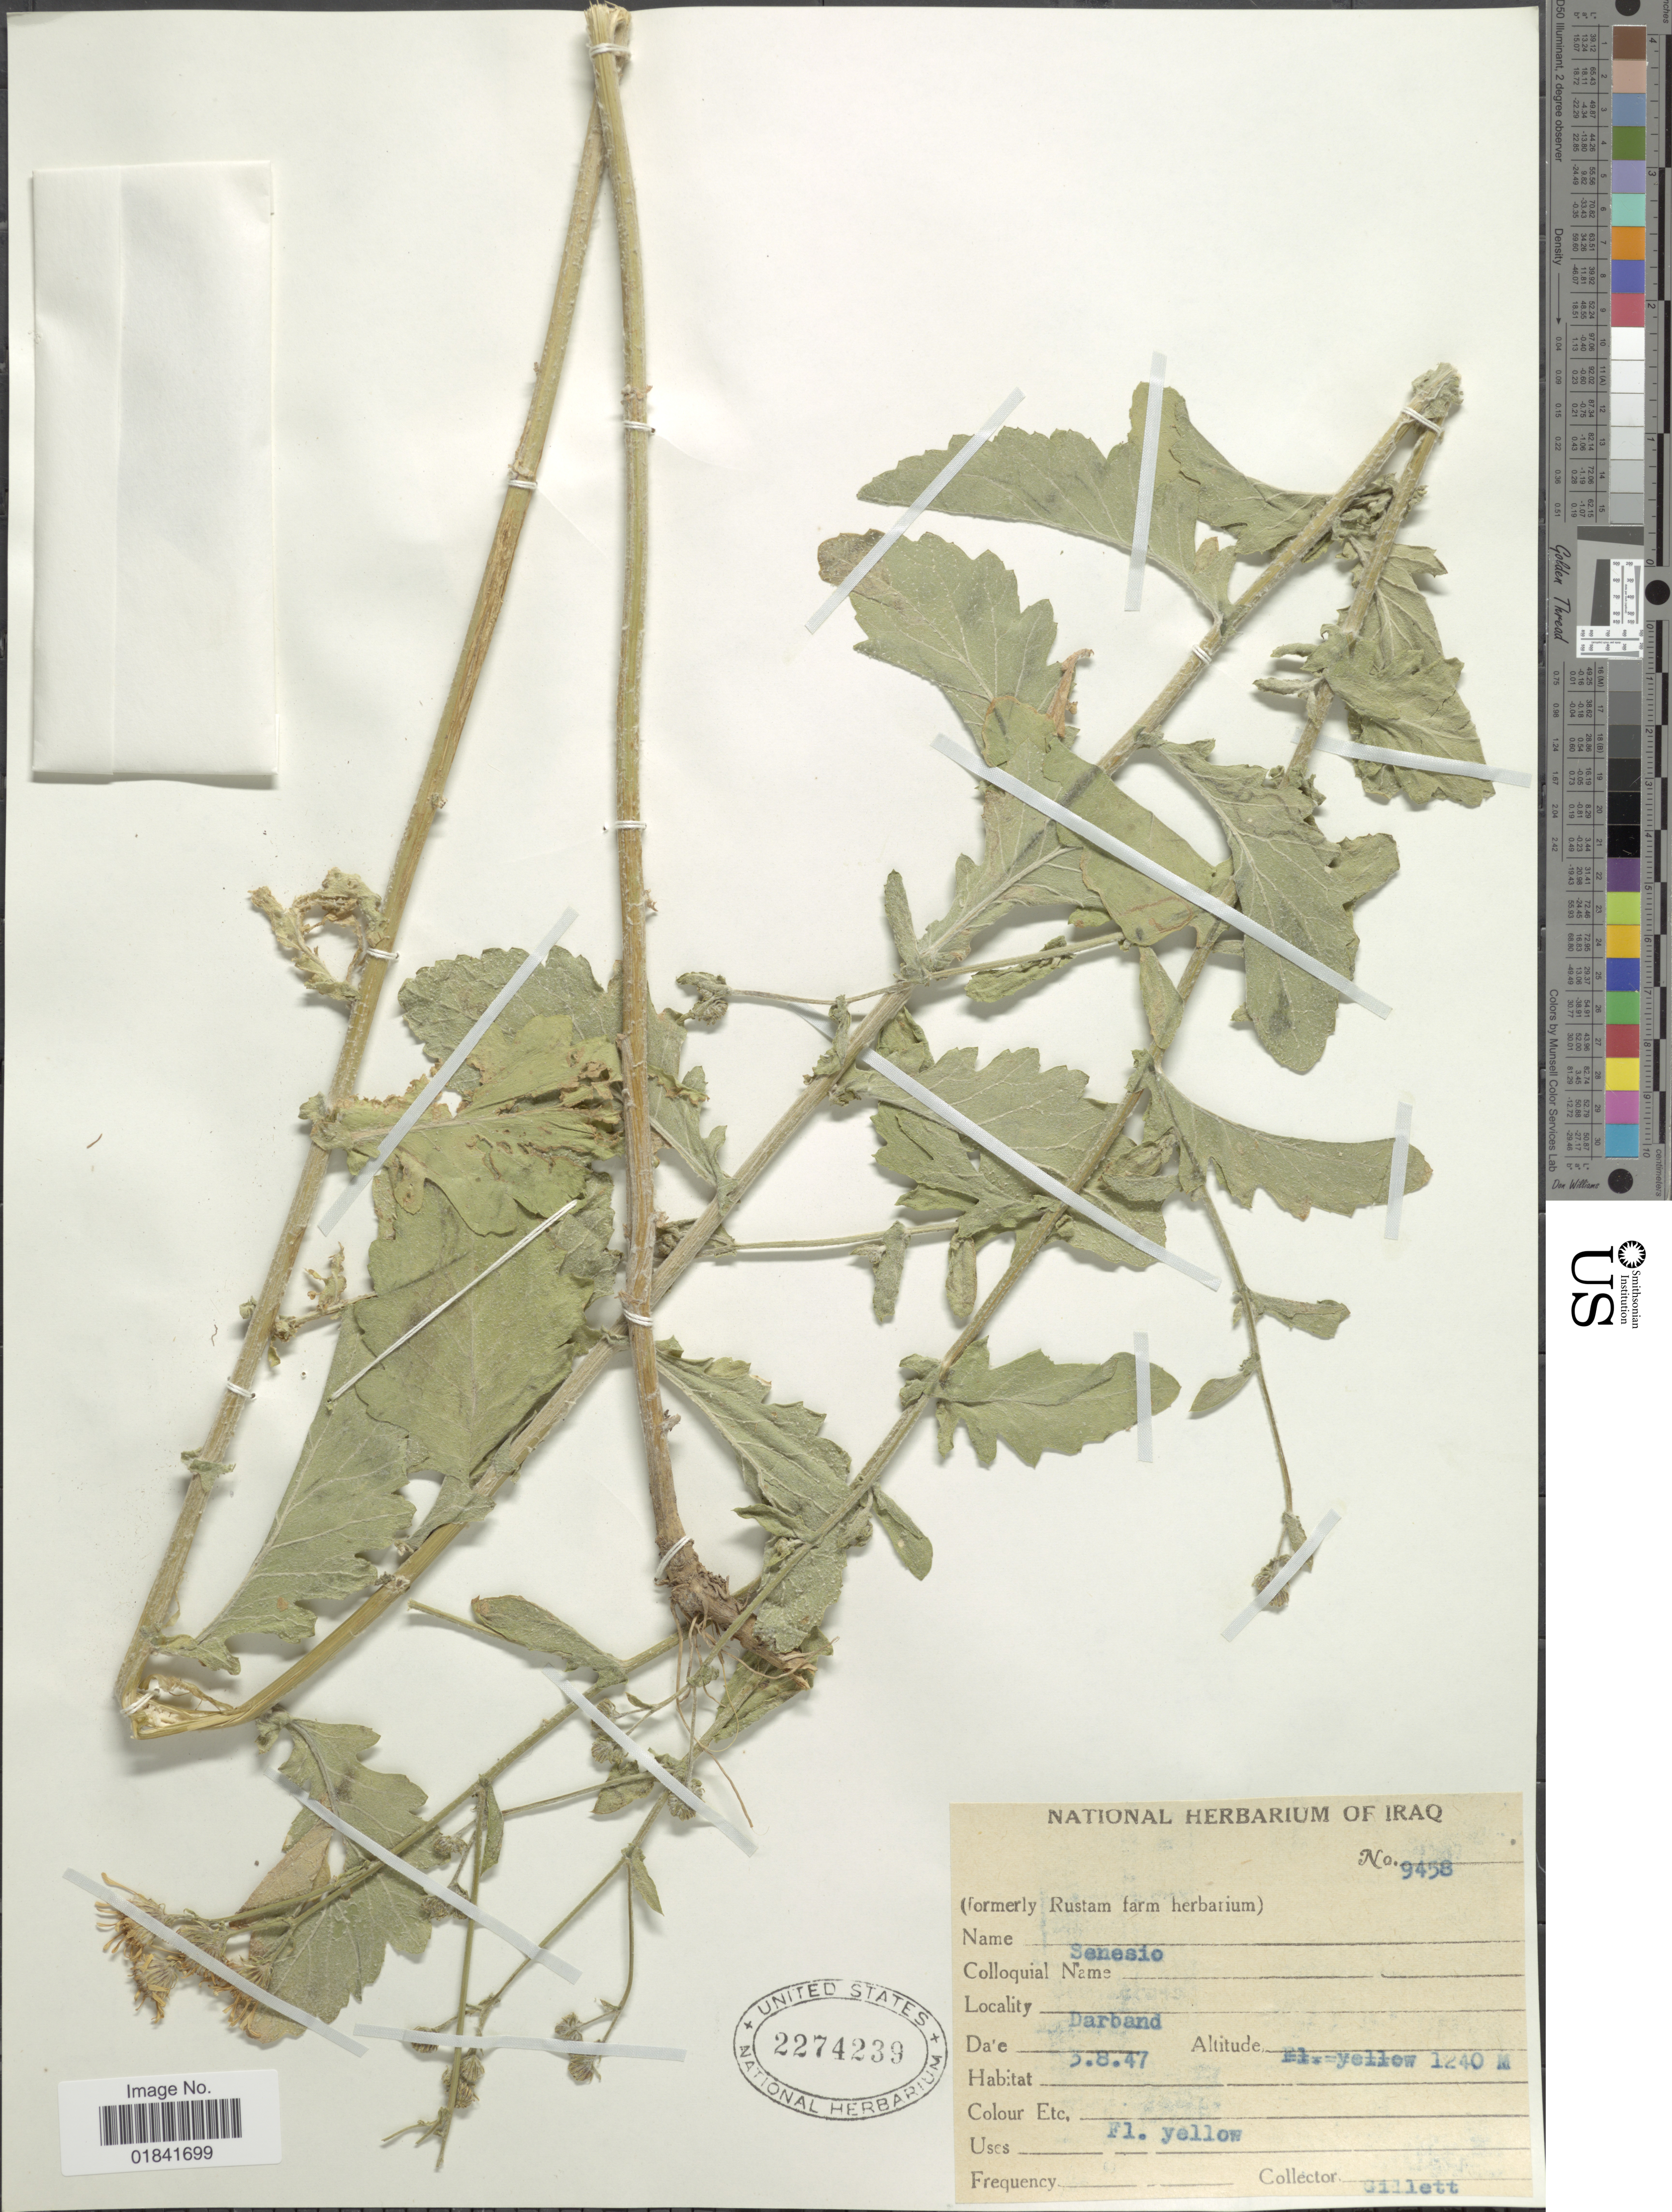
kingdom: Plantae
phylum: Tracheophyta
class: Magnoliopsida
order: Asterales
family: Asteraceae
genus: Senecio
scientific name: Senecio sp.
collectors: Gillett, --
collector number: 9458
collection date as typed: Transcribed d/m/y: 3/8/47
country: Iraq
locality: Darband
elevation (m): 1240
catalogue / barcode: US 2274239